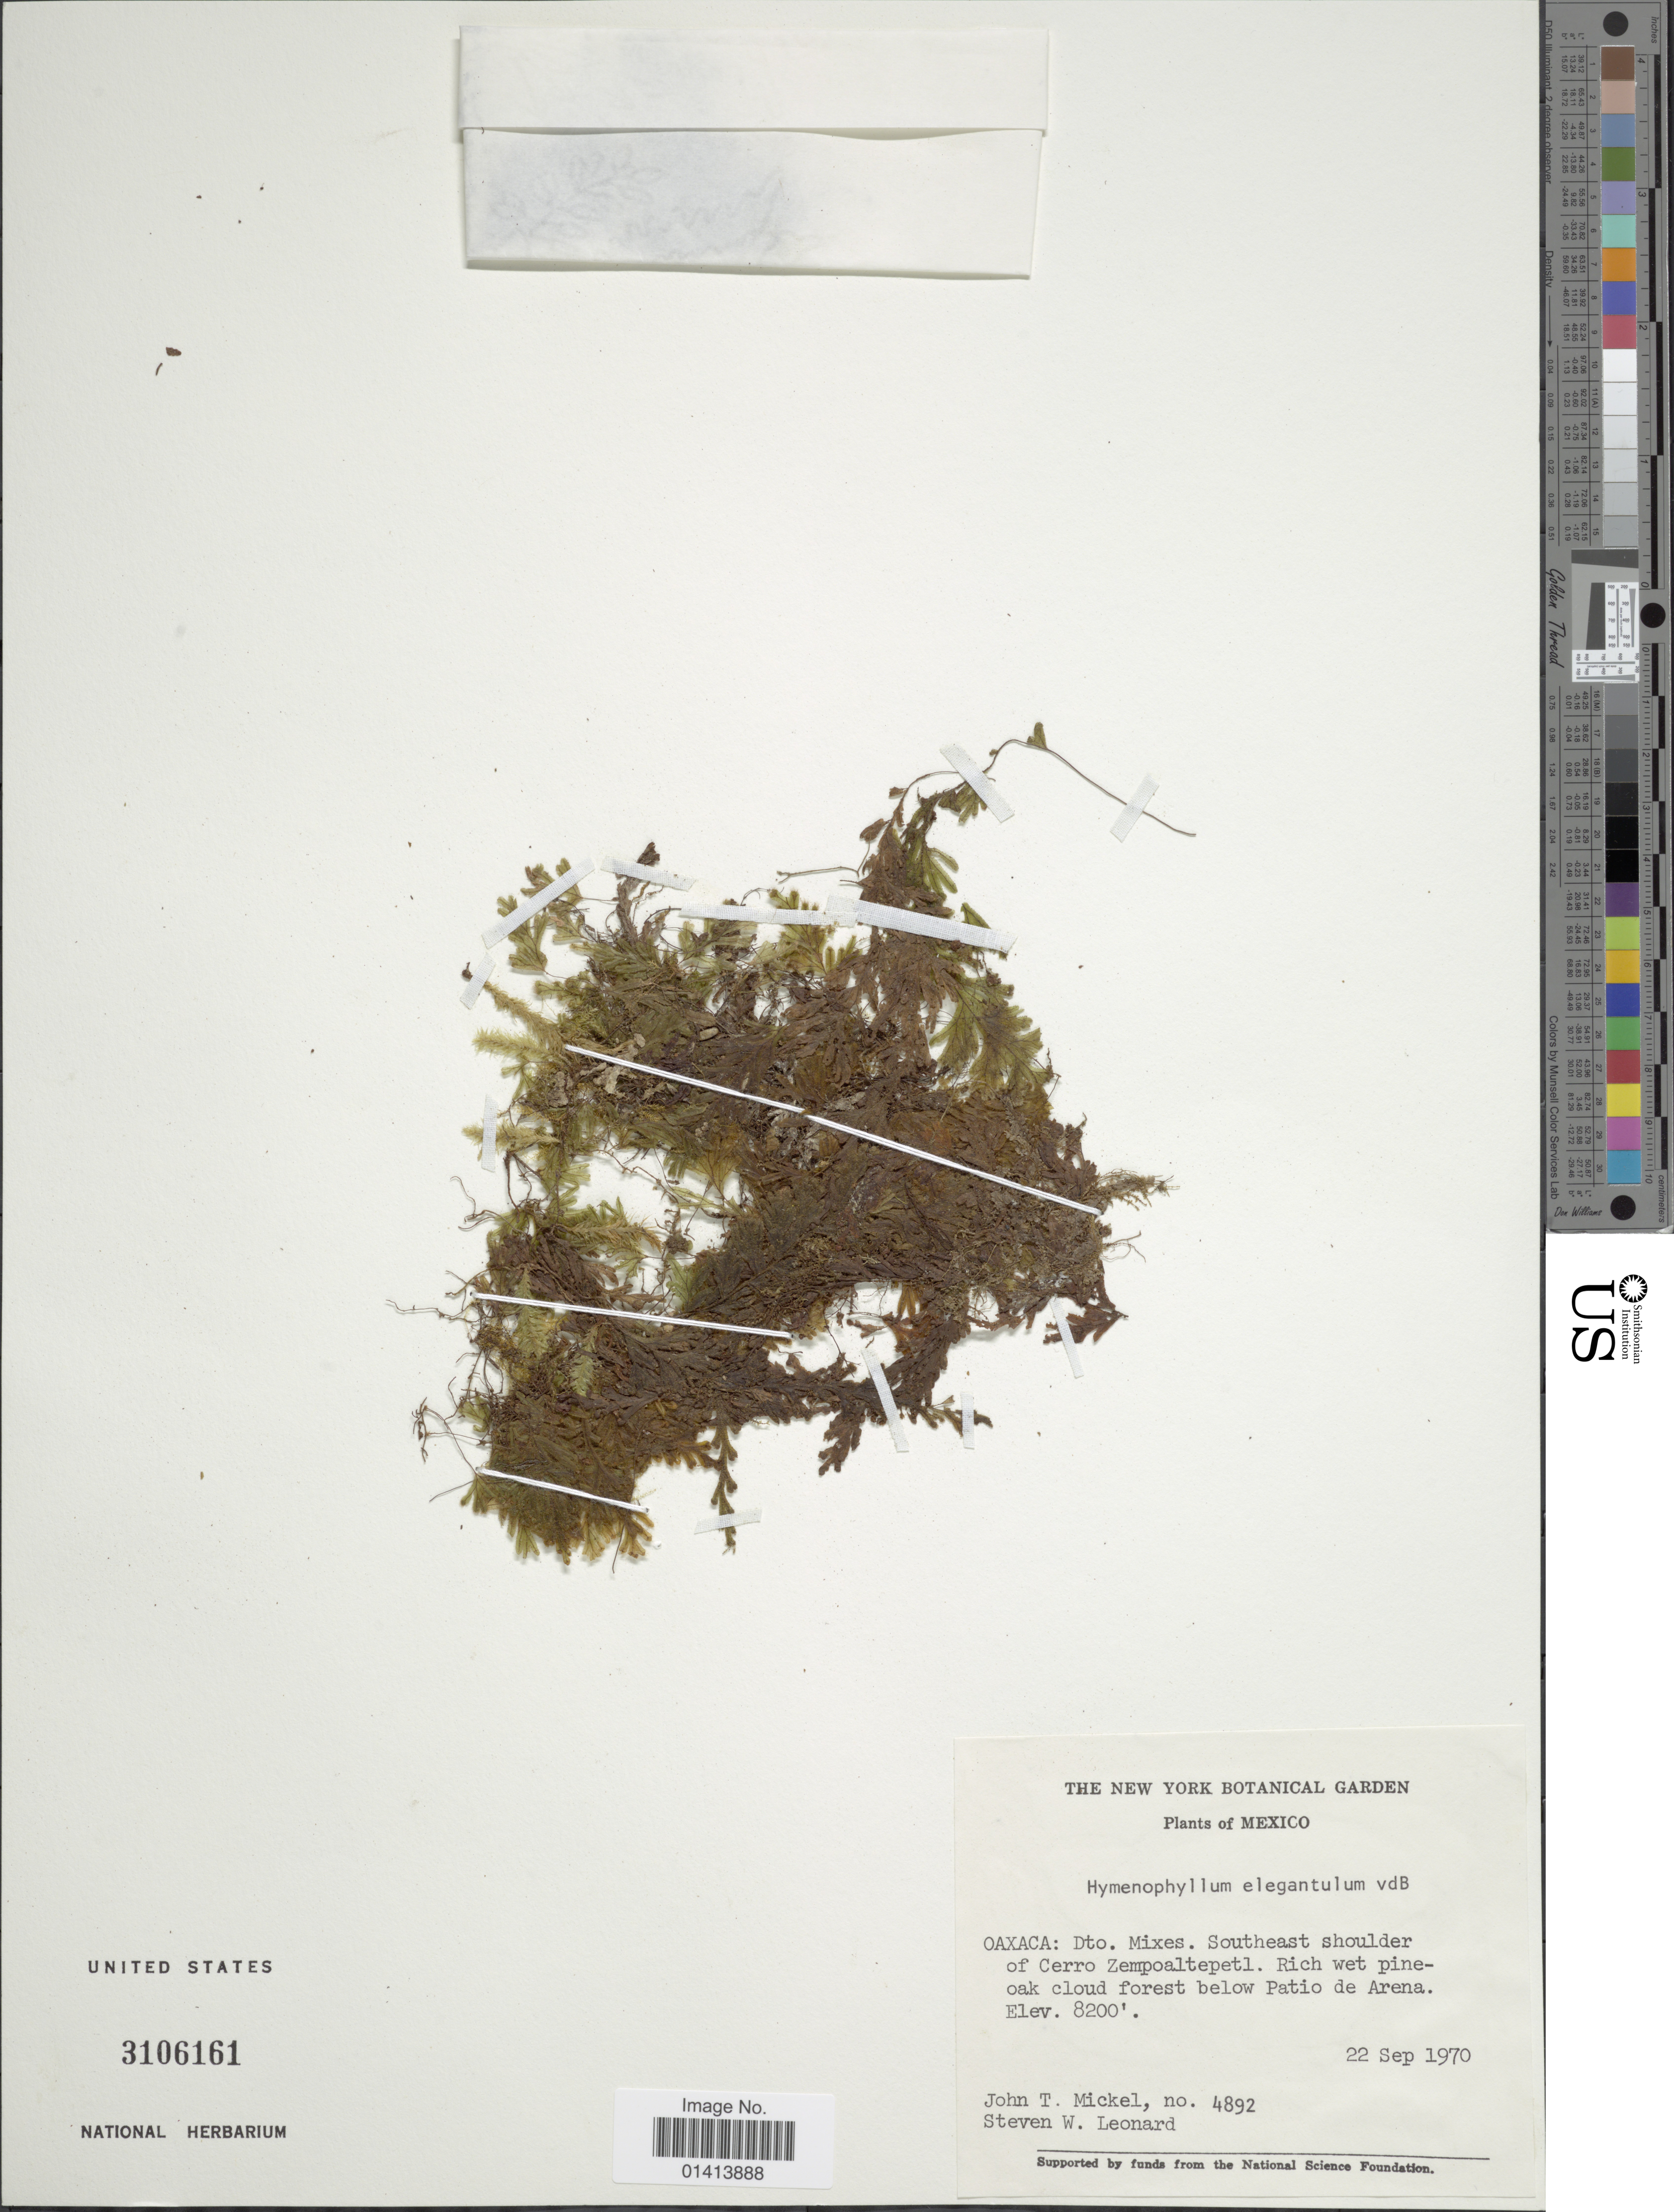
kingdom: Plantae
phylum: Tracheophyta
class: Polypodiopsida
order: Hymenophyllales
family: Hymenophyllaceae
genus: Hymenophyllum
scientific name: Hymenophyllum elegantulum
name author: Bosch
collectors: J. T. Mickel & S. W. Leonard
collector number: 4892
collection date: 1970-09-22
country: Mexico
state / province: Oaxaca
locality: Dto Mixes. Southeast shoulder of Cerro Zempoaltepetl. Rich wet pineoak cloud forest below Patio de Arena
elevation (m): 2499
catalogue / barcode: US 3106161